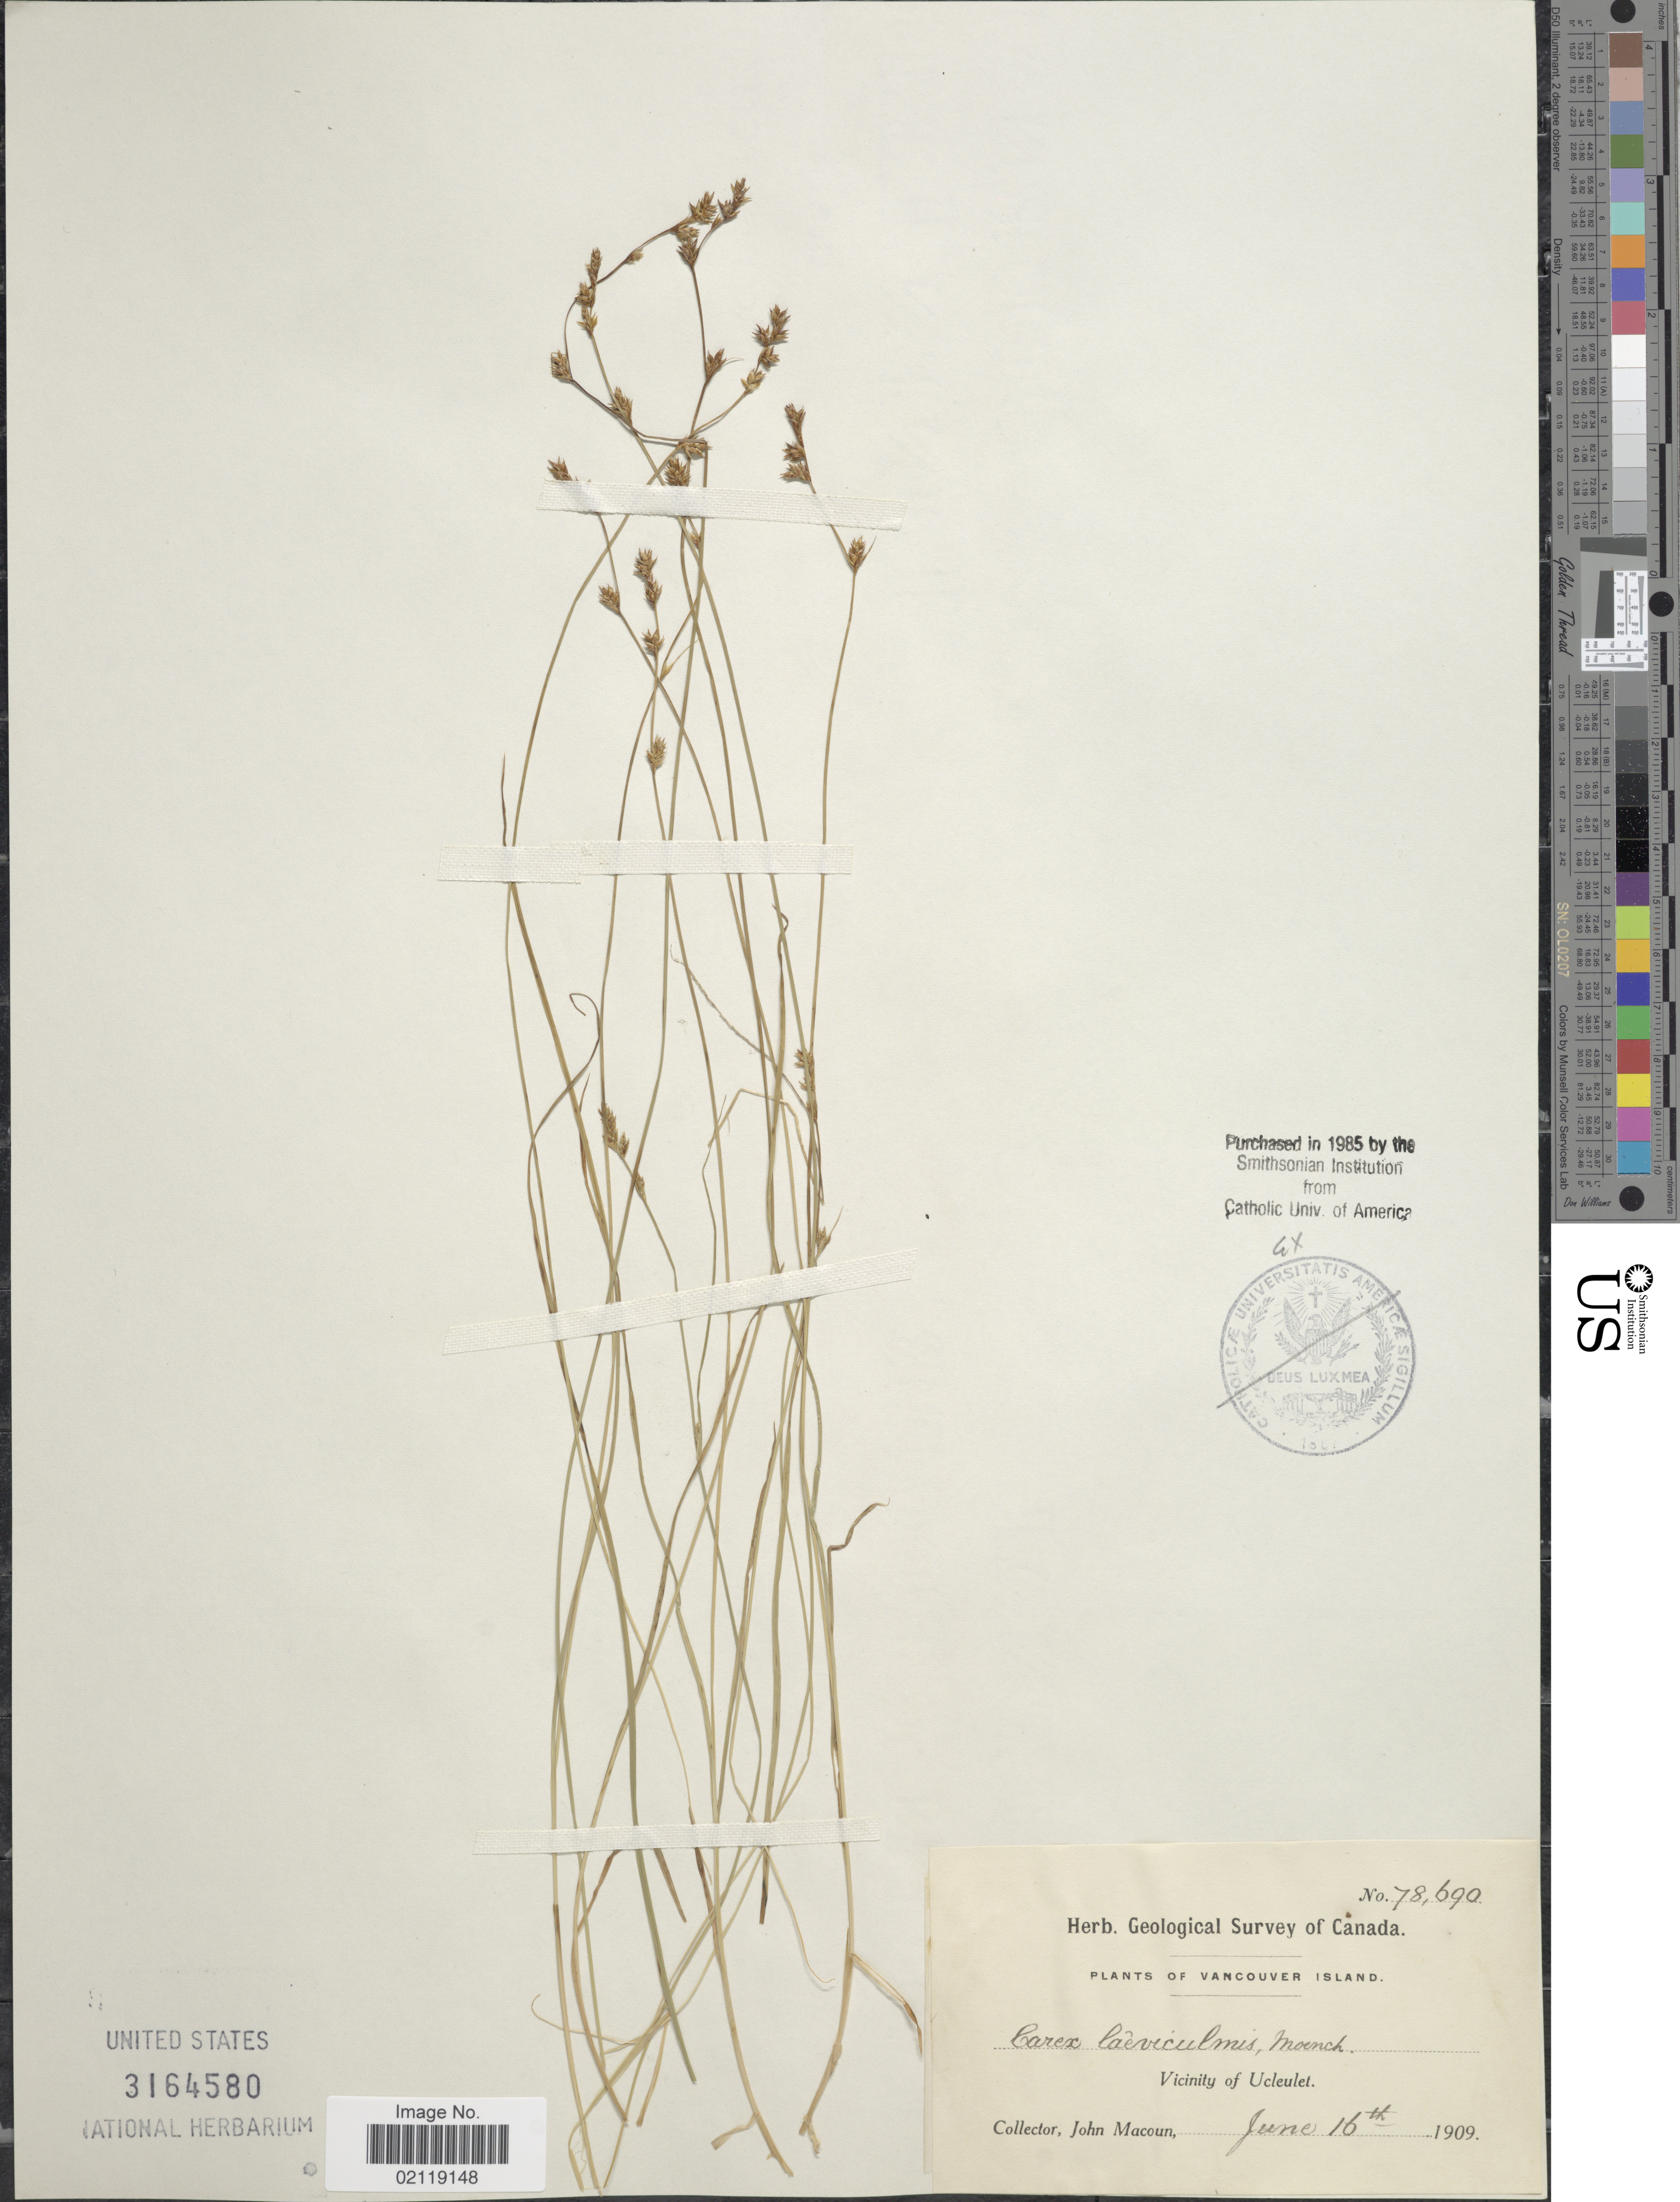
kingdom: Plantae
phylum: Tracheophyta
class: Liliopsida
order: Poales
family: Cyperaceae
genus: Carex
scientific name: Carex laeviculmis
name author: Meinsh.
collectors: J. Macoun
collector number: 78690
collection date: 1909-06-16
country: Canada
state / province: British Columbia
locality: Vancouver Island. Vicinity of Ucleulet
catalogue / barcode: US 3164580